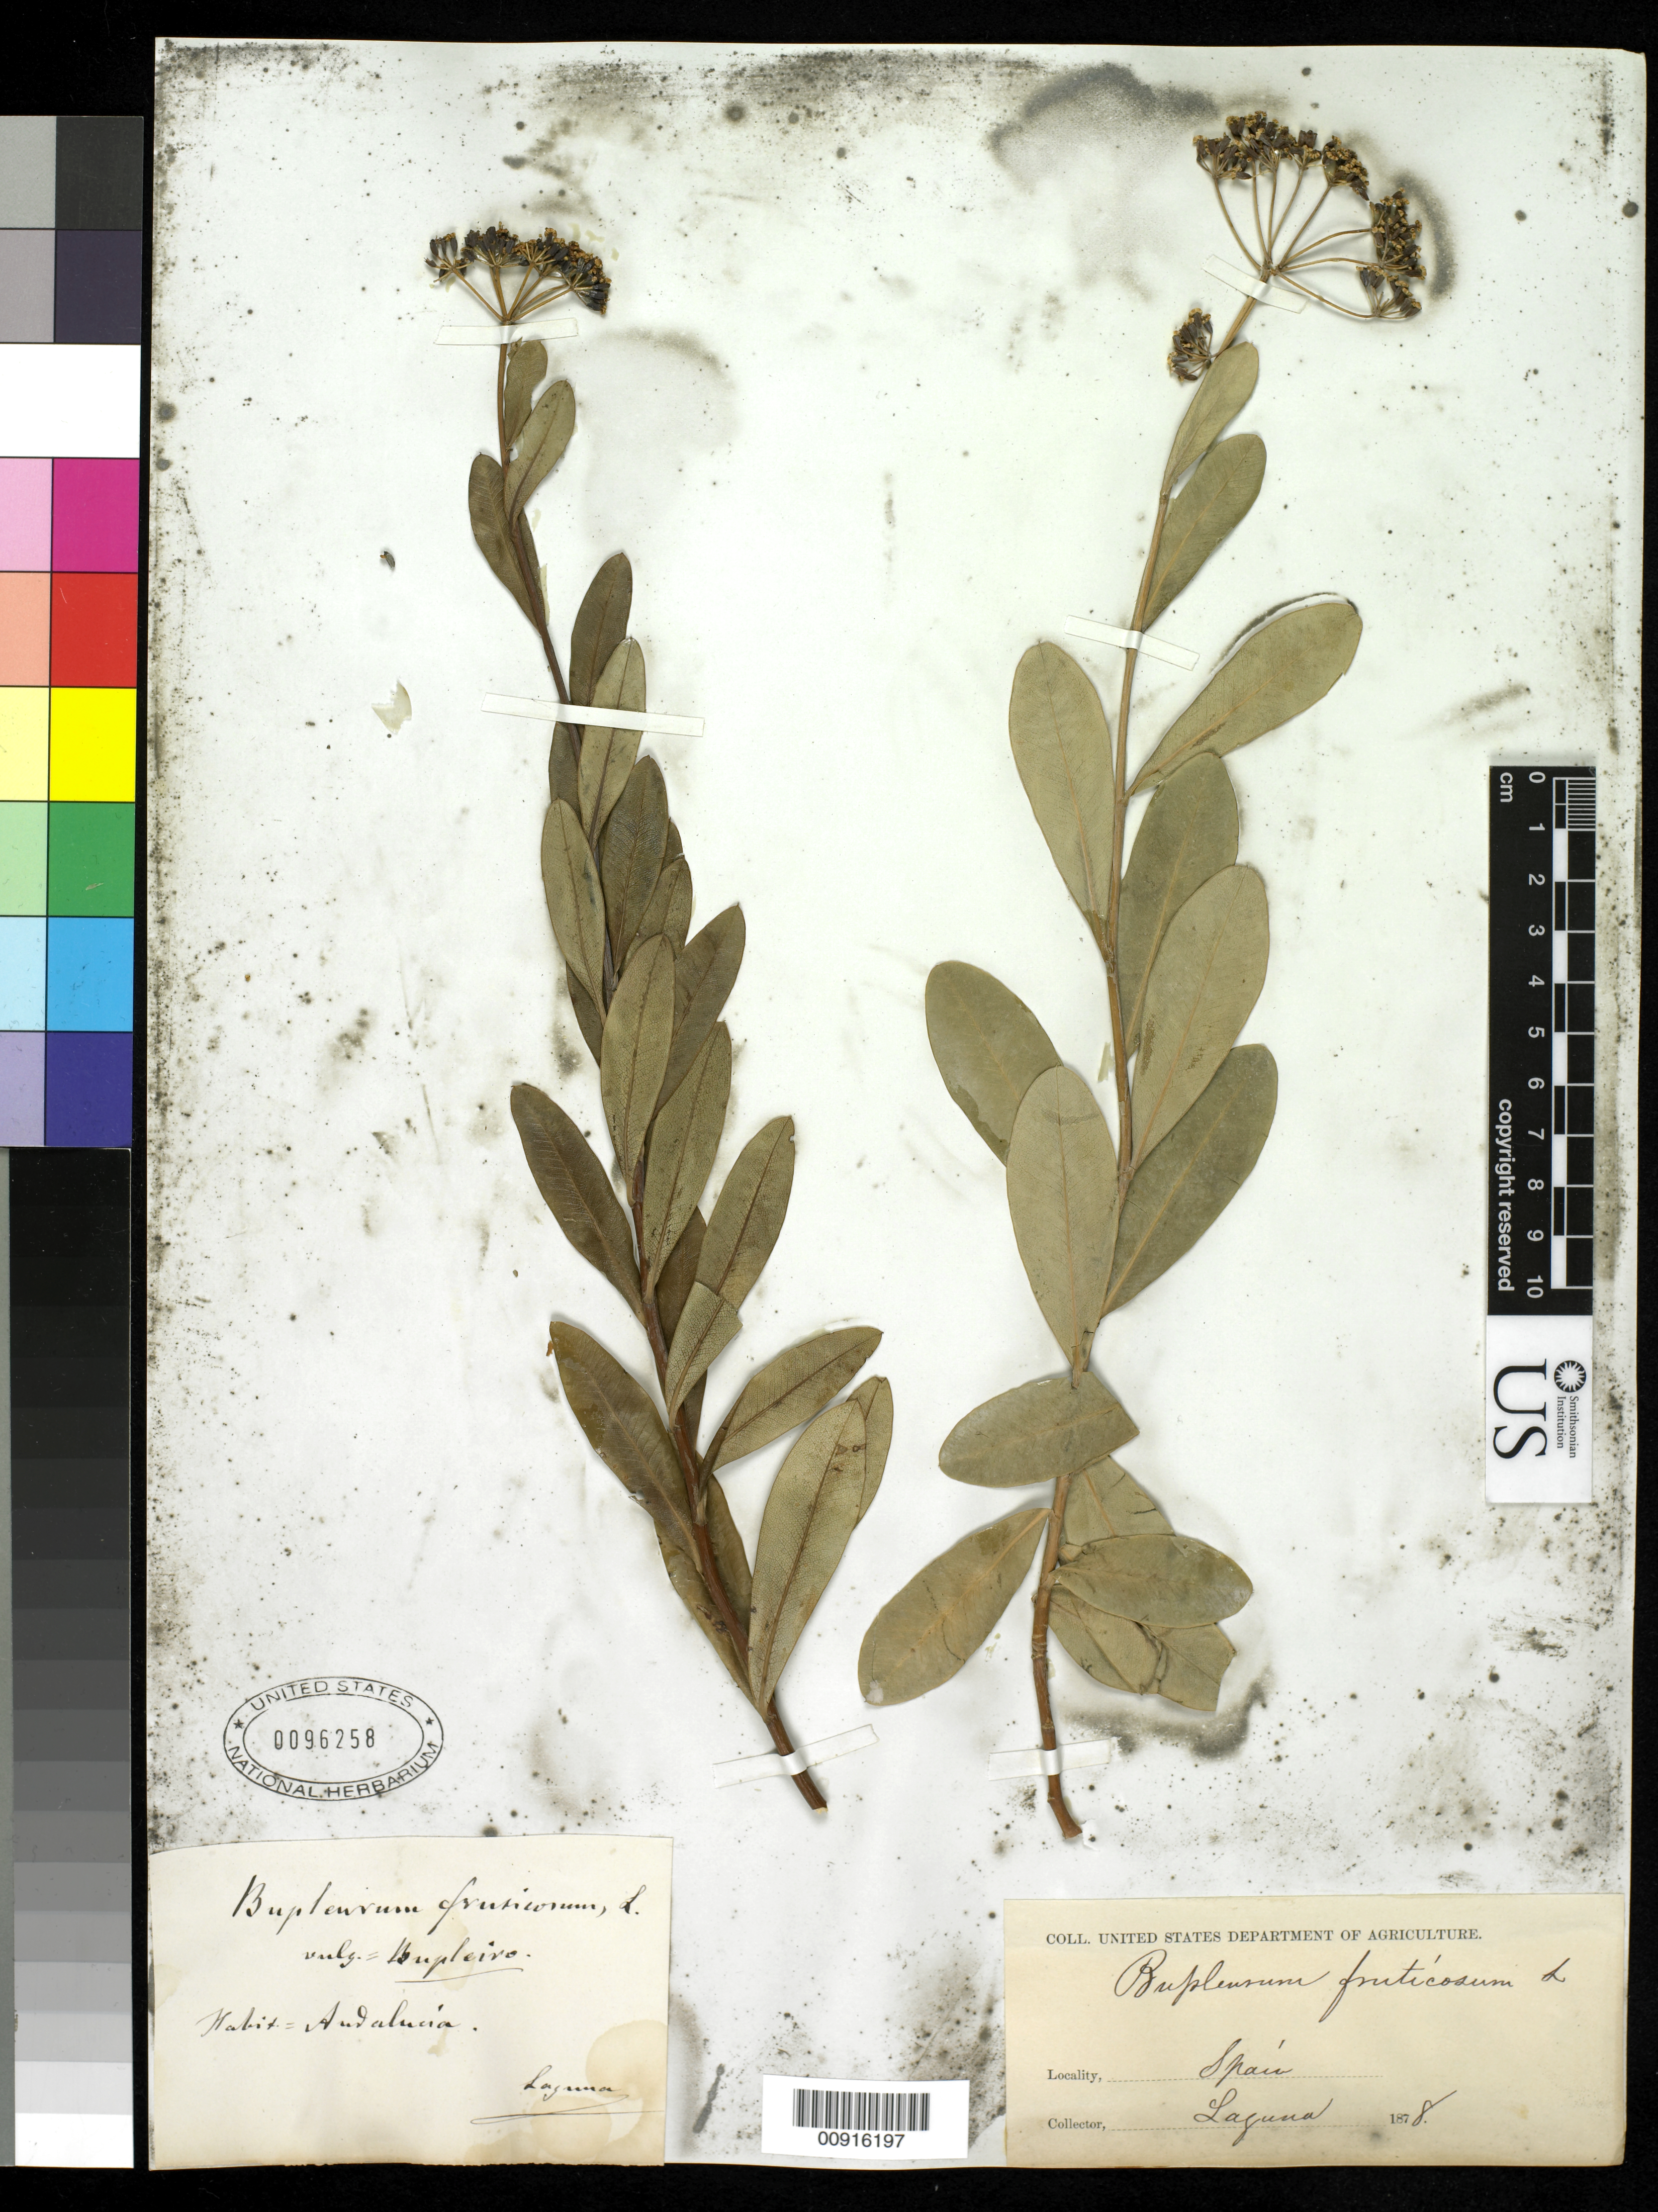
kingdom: Plantae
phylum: Tracheophyta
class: Magnoliopsida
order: Apiales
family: Apiaceae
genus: Bupleurum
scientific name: Bupleurum fruticosum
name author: L.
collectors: -. Laguna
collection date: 1878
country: Spain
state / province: Andalucia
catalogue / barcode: US 96258